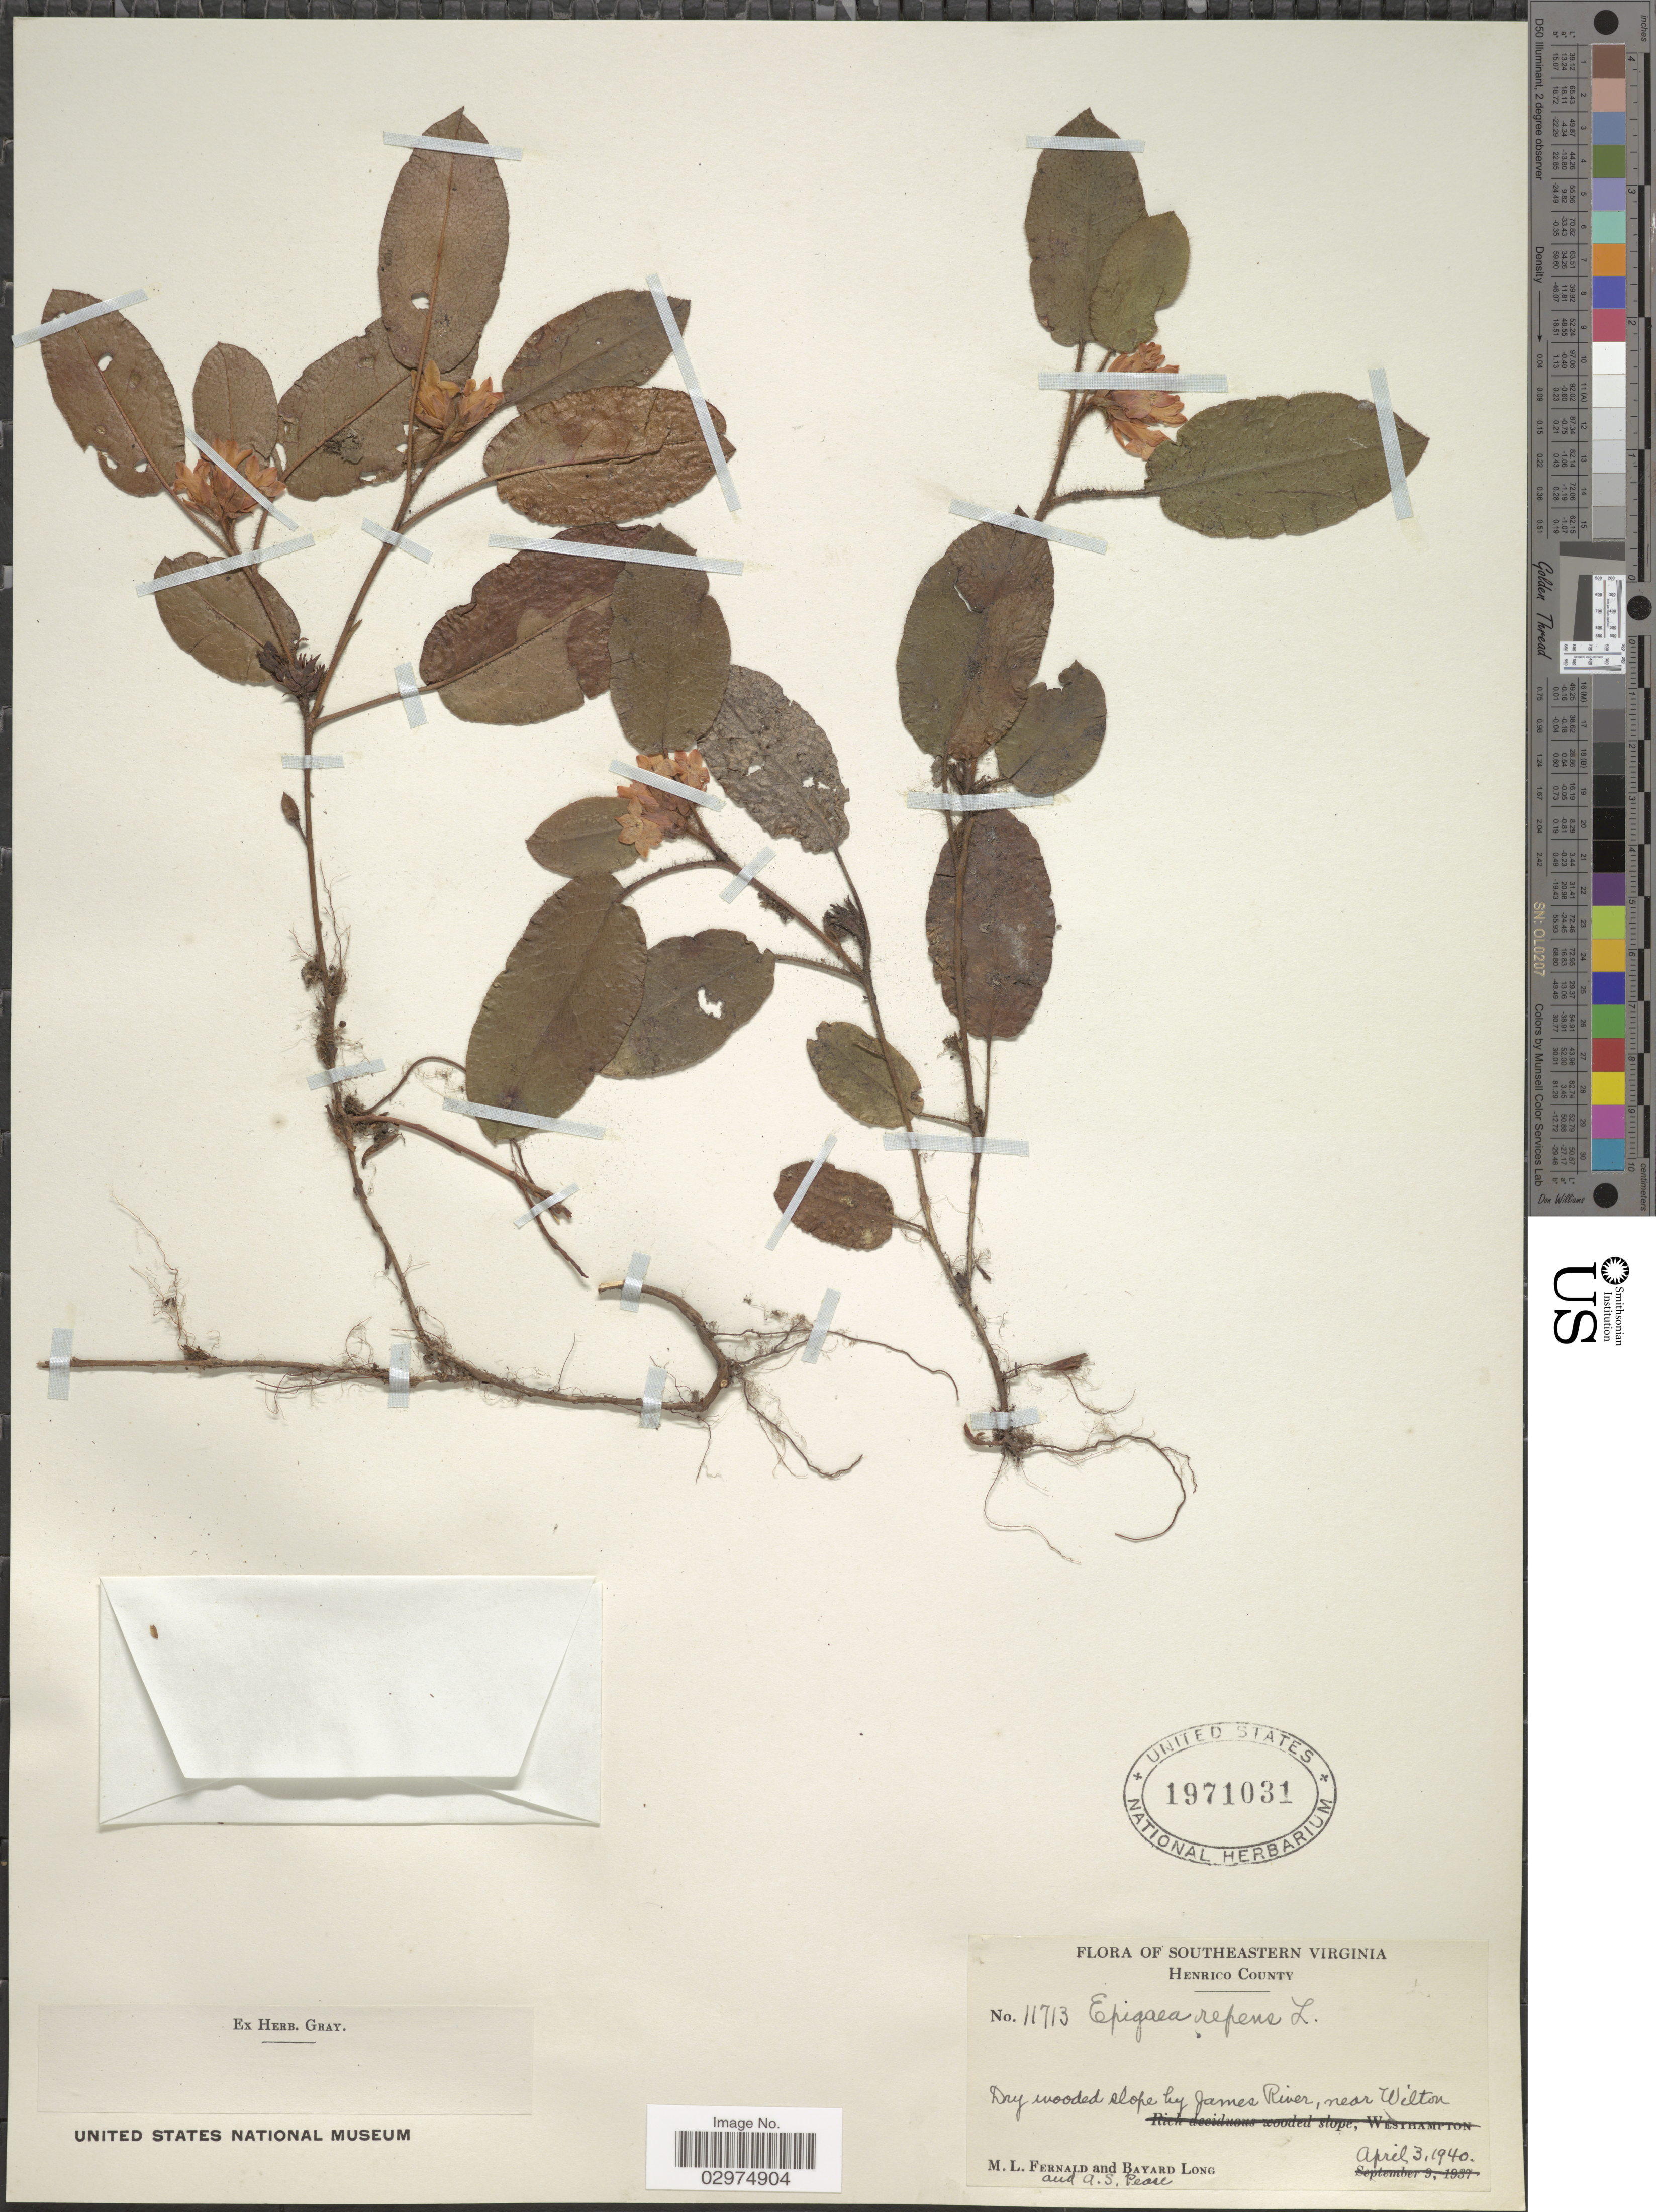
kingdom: Plantae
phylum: Tracheophyta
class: Magnoliopsida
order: Ericales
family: Ericaceae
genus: Epigaea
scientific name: Epigaea repens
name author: L.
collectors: M. L. Fernald, B. Long & A. S. Pease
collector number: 11713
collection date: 1940-04-03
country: United States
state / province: Virginia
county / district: Henrico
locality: Southeastern Virginia. Henrico County. Dry wooded slope by James River, near Wilton.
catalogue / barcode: US 1971031